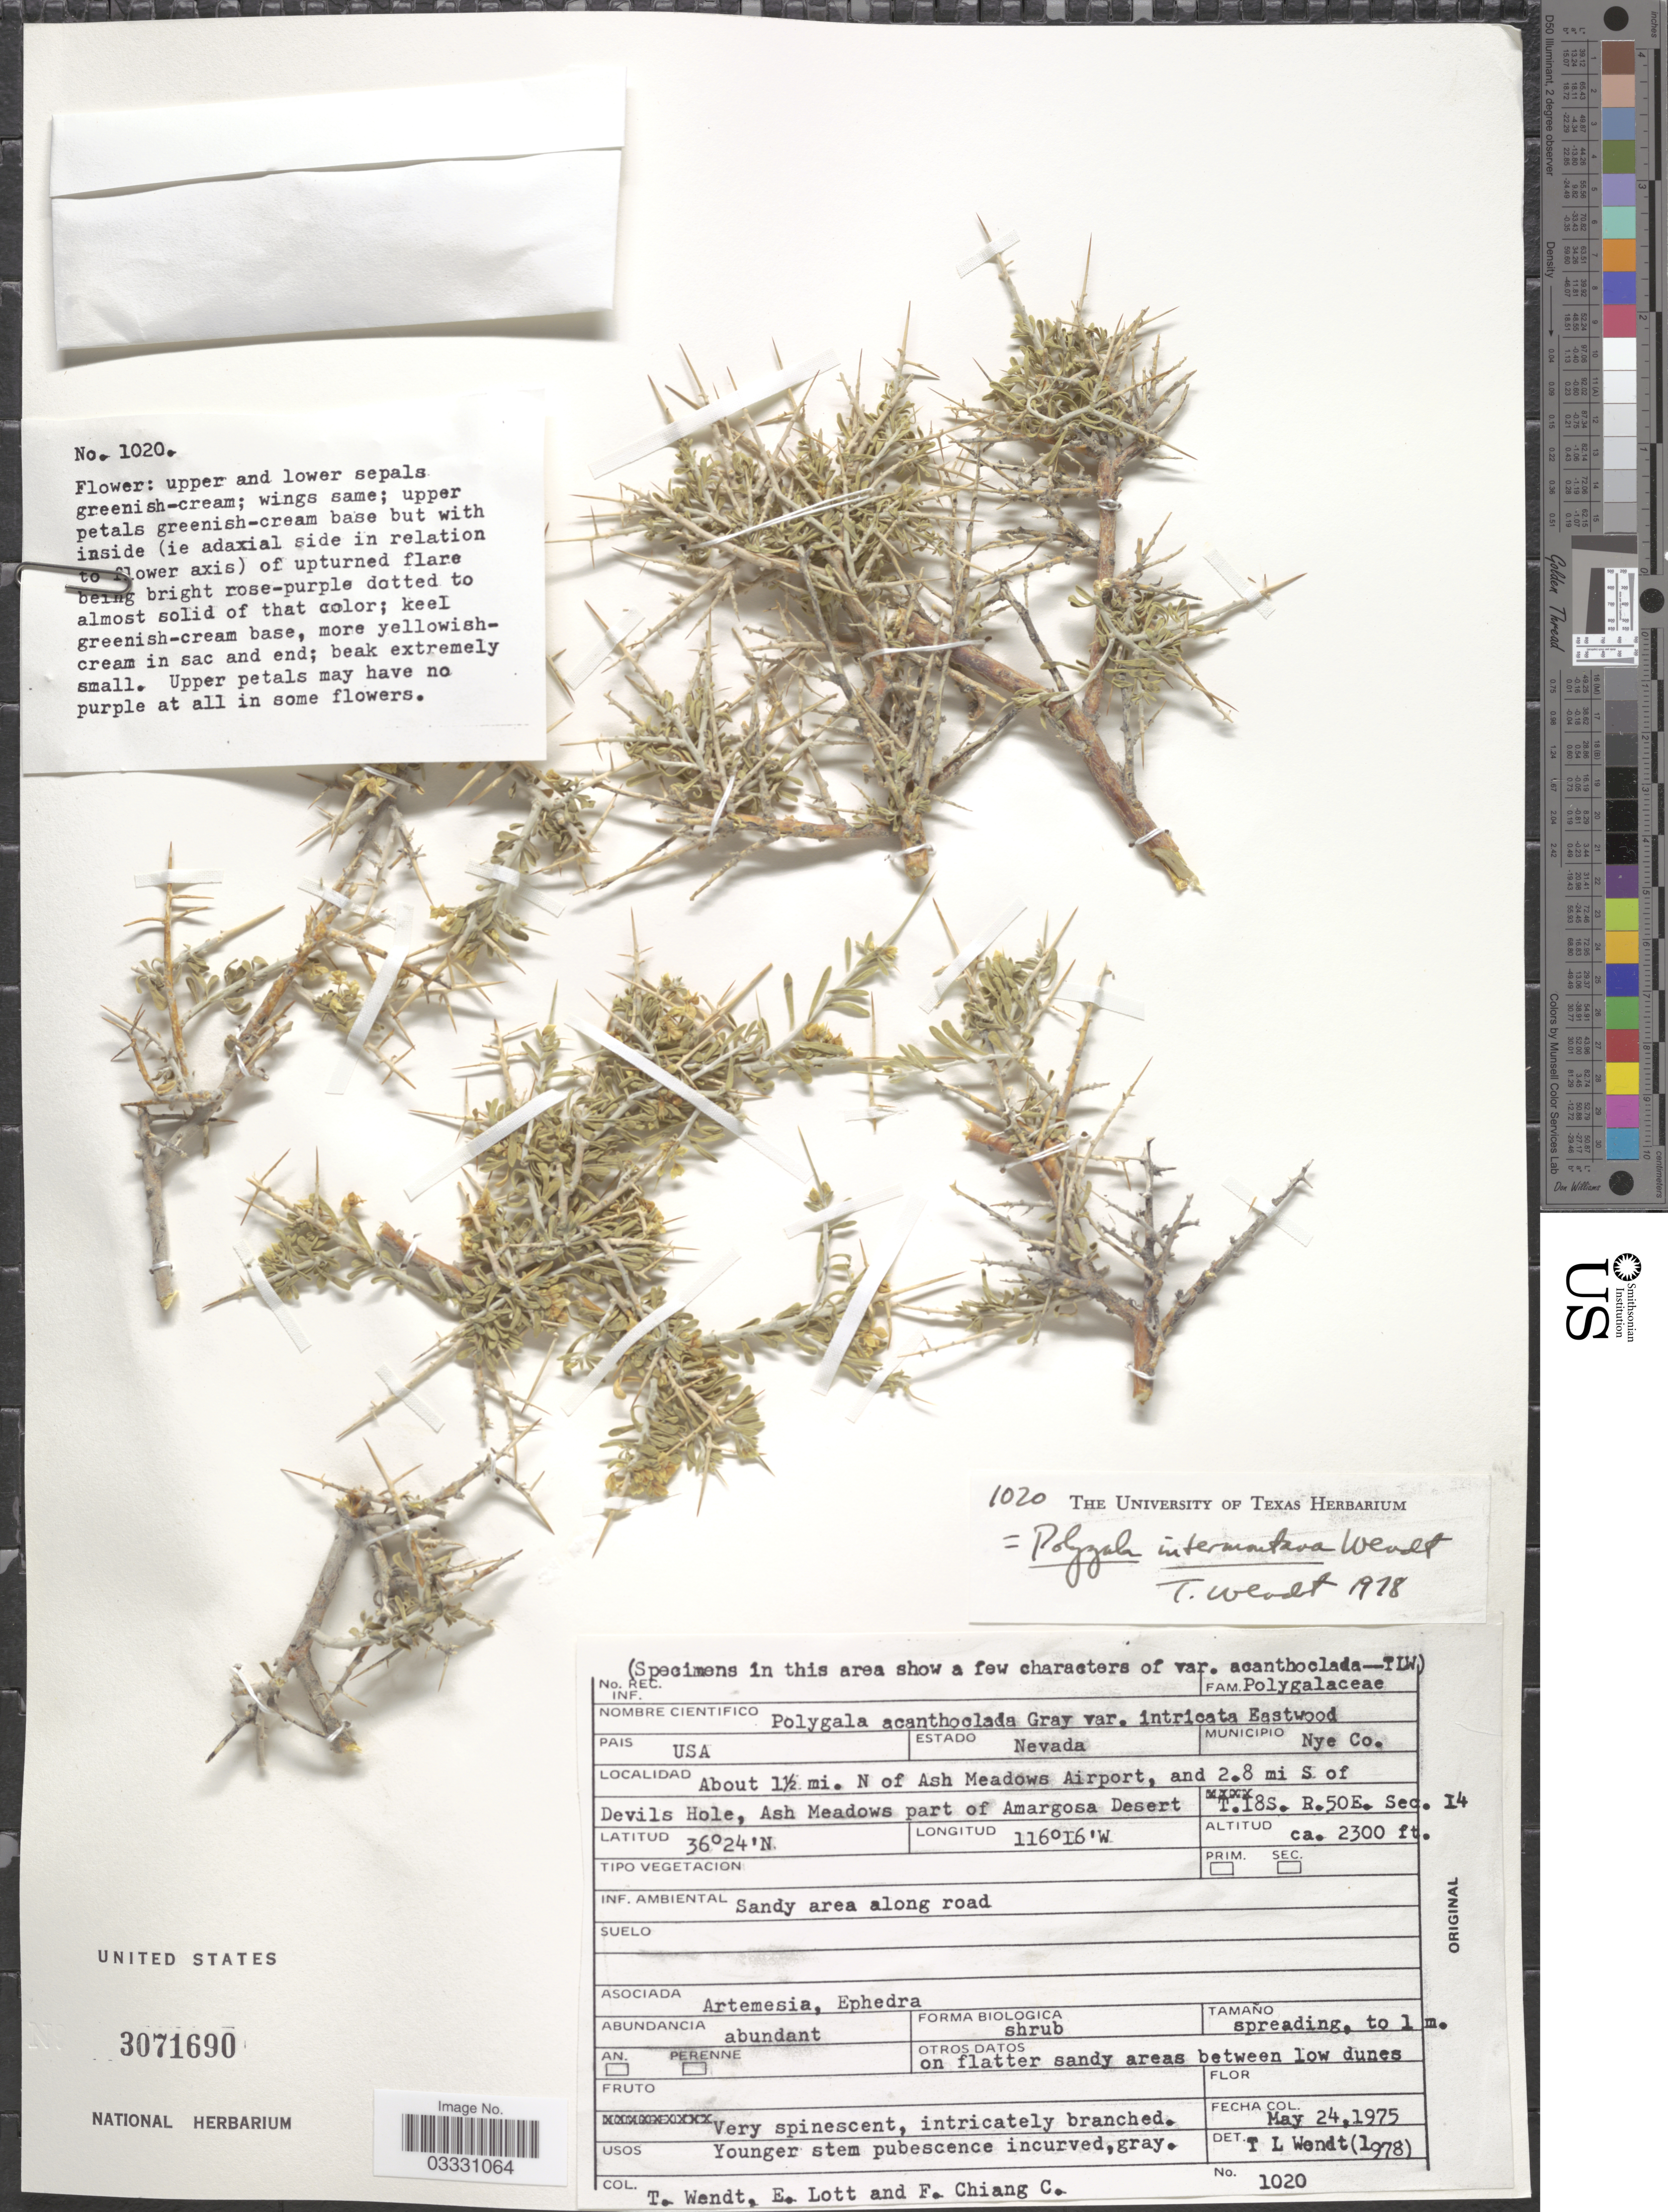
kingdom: Plantae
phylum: Tracheophyta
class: Magnoliopsida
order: Fabales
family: Polygalaceae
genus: Rhinotropis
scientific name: Rhinotropis intermontana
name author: (T. Wendt) J.R. Abbott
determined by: Strong, Mark T., (BOT), Smithsonian Institution - National Museum of Natural History (UNITED STATES)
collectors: T. L. Wendt, E. Lott & F. Chiang C.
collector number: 1020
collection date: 1975-05-24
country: United States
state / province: Nevada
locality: Municipio Nye Co. About 1½ mi. N of Ash Meadows Airport, and 2.8 mi S of Devils Hole, Ash Meadows part of Amargosa Desert. T.18S. R.50E. Sec. 14.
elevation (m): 701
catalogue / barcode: US 3071690